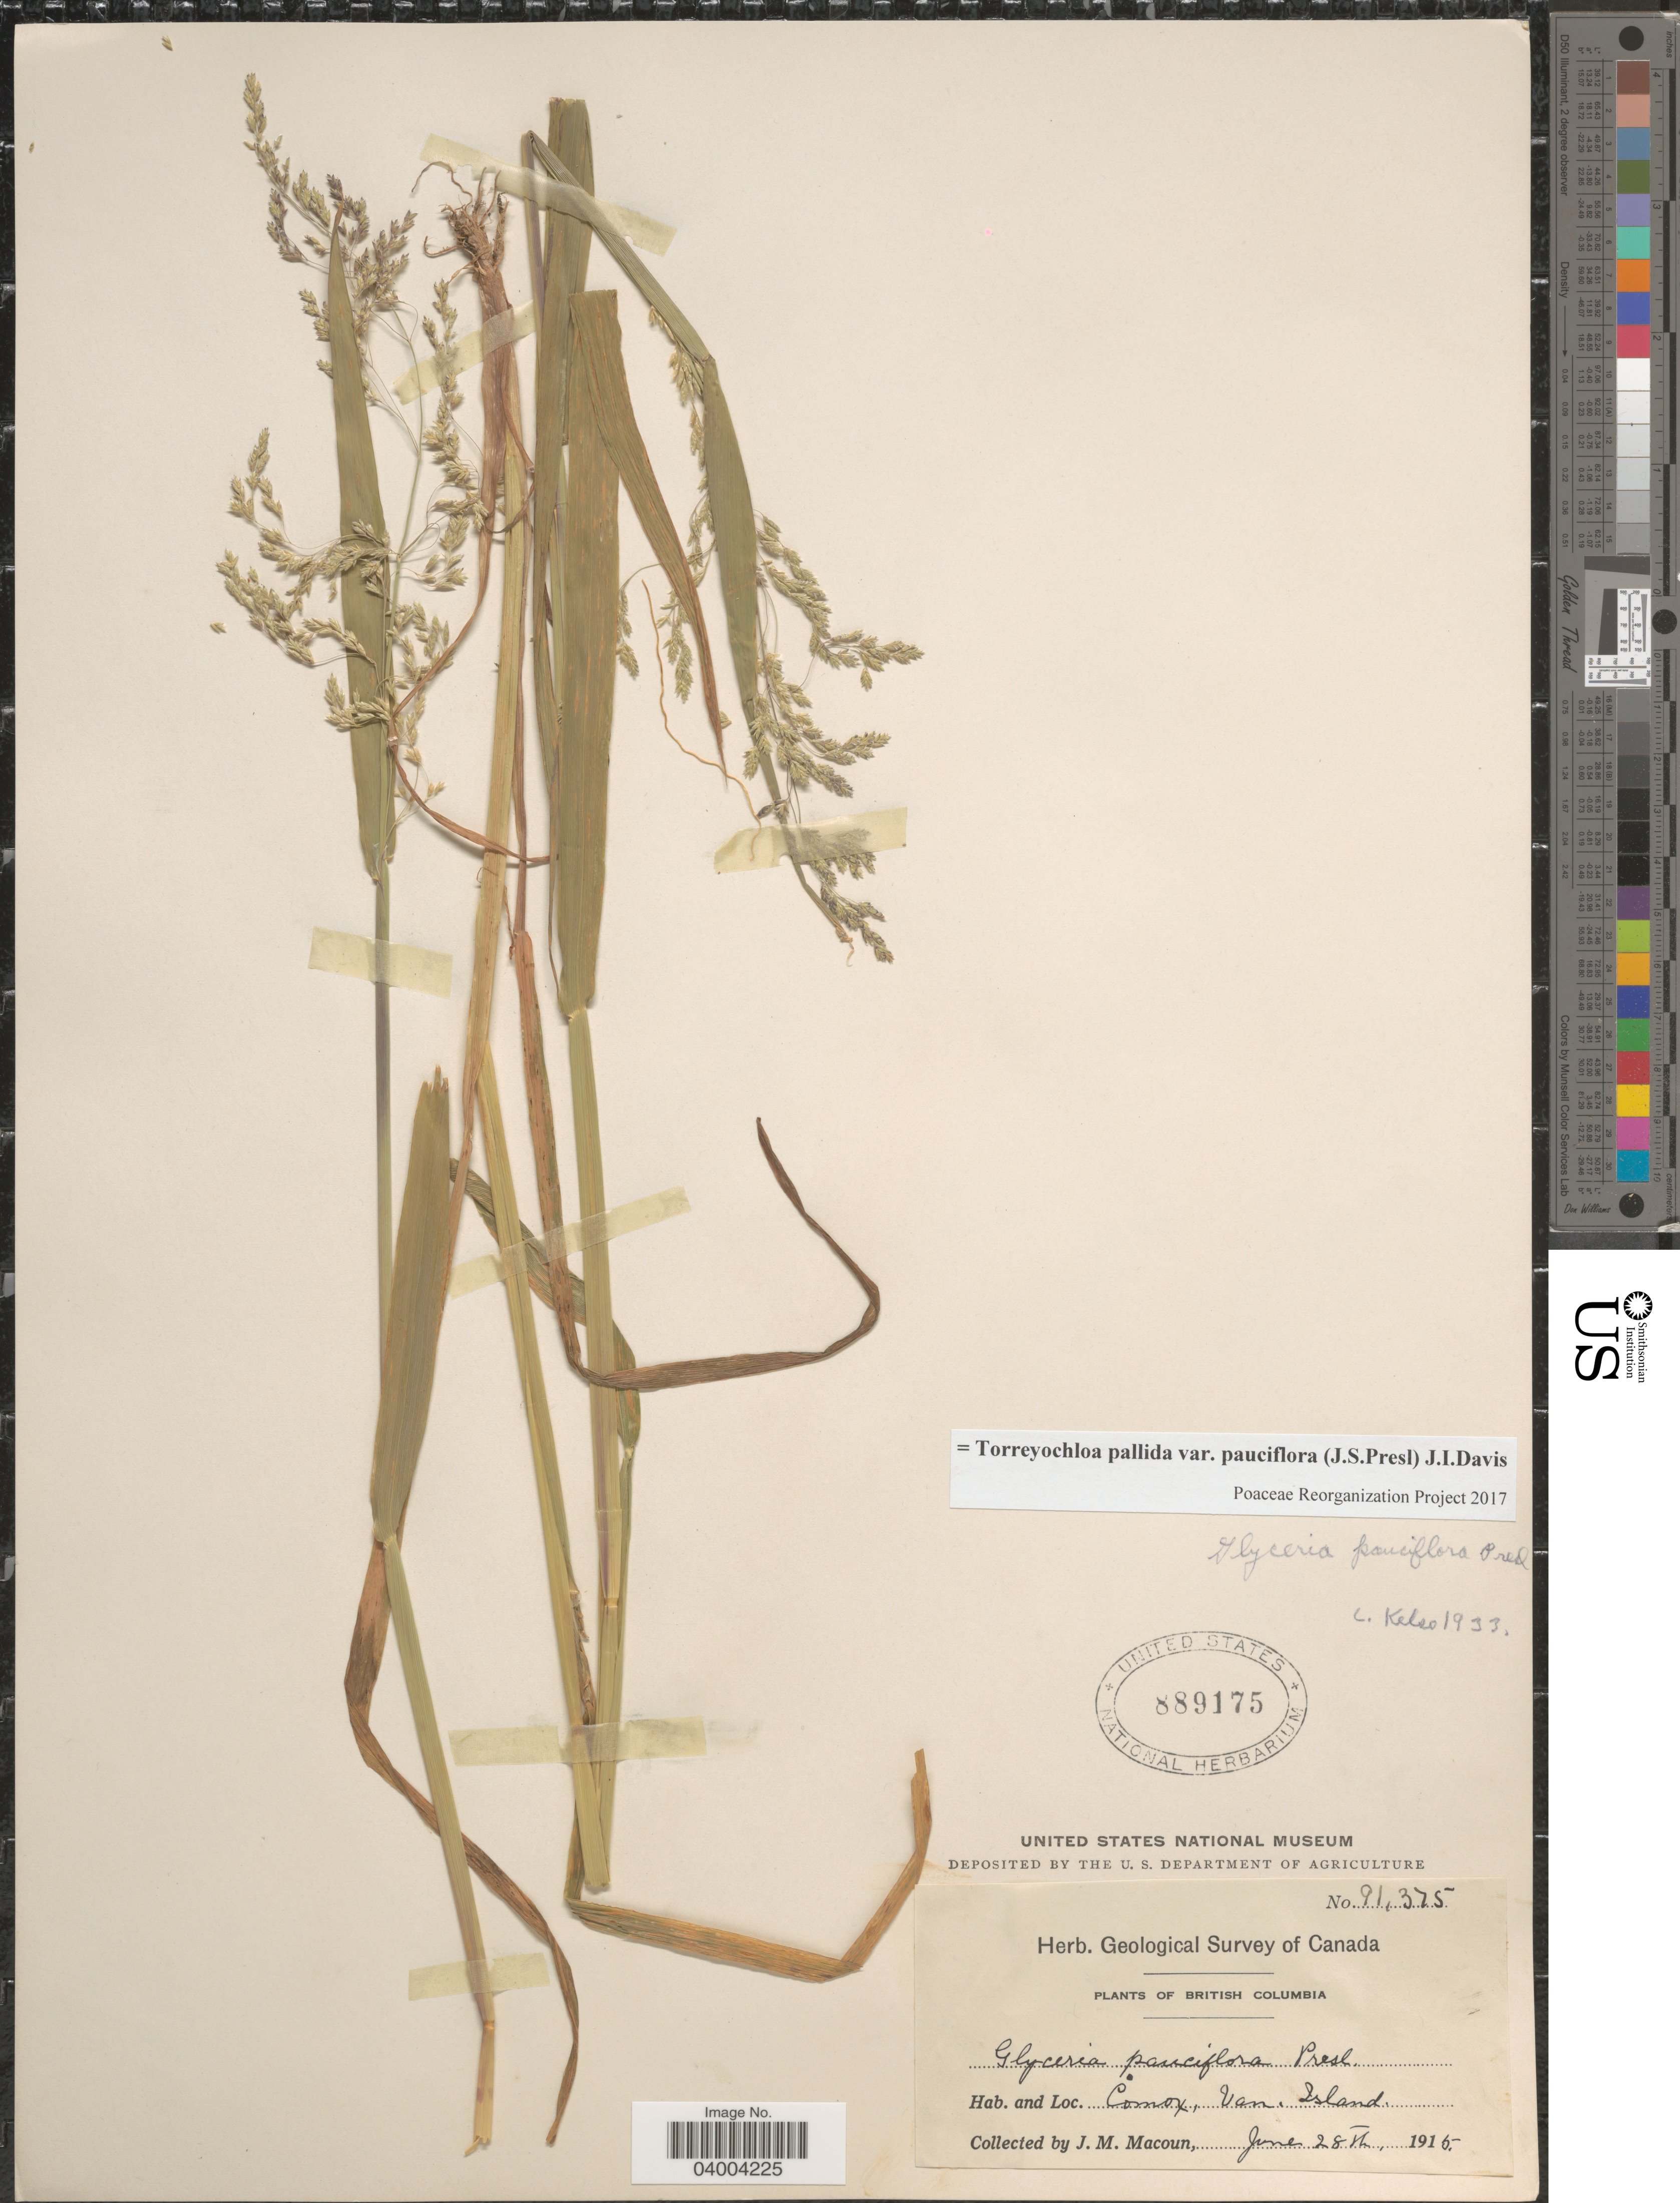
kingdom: Plantae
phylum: Tracheophyta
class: Liliopsida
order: Poales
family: Poaceae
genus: Torreyochloa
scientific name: Torreyochloa pallida var. pauciflora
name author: (J. Presl) J.I. Davis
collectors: J. M. Macoun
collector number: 91375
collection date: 1915-06-28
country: Canada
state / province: British Columbia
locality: Comox, Van. Island.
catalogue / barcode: US 889175